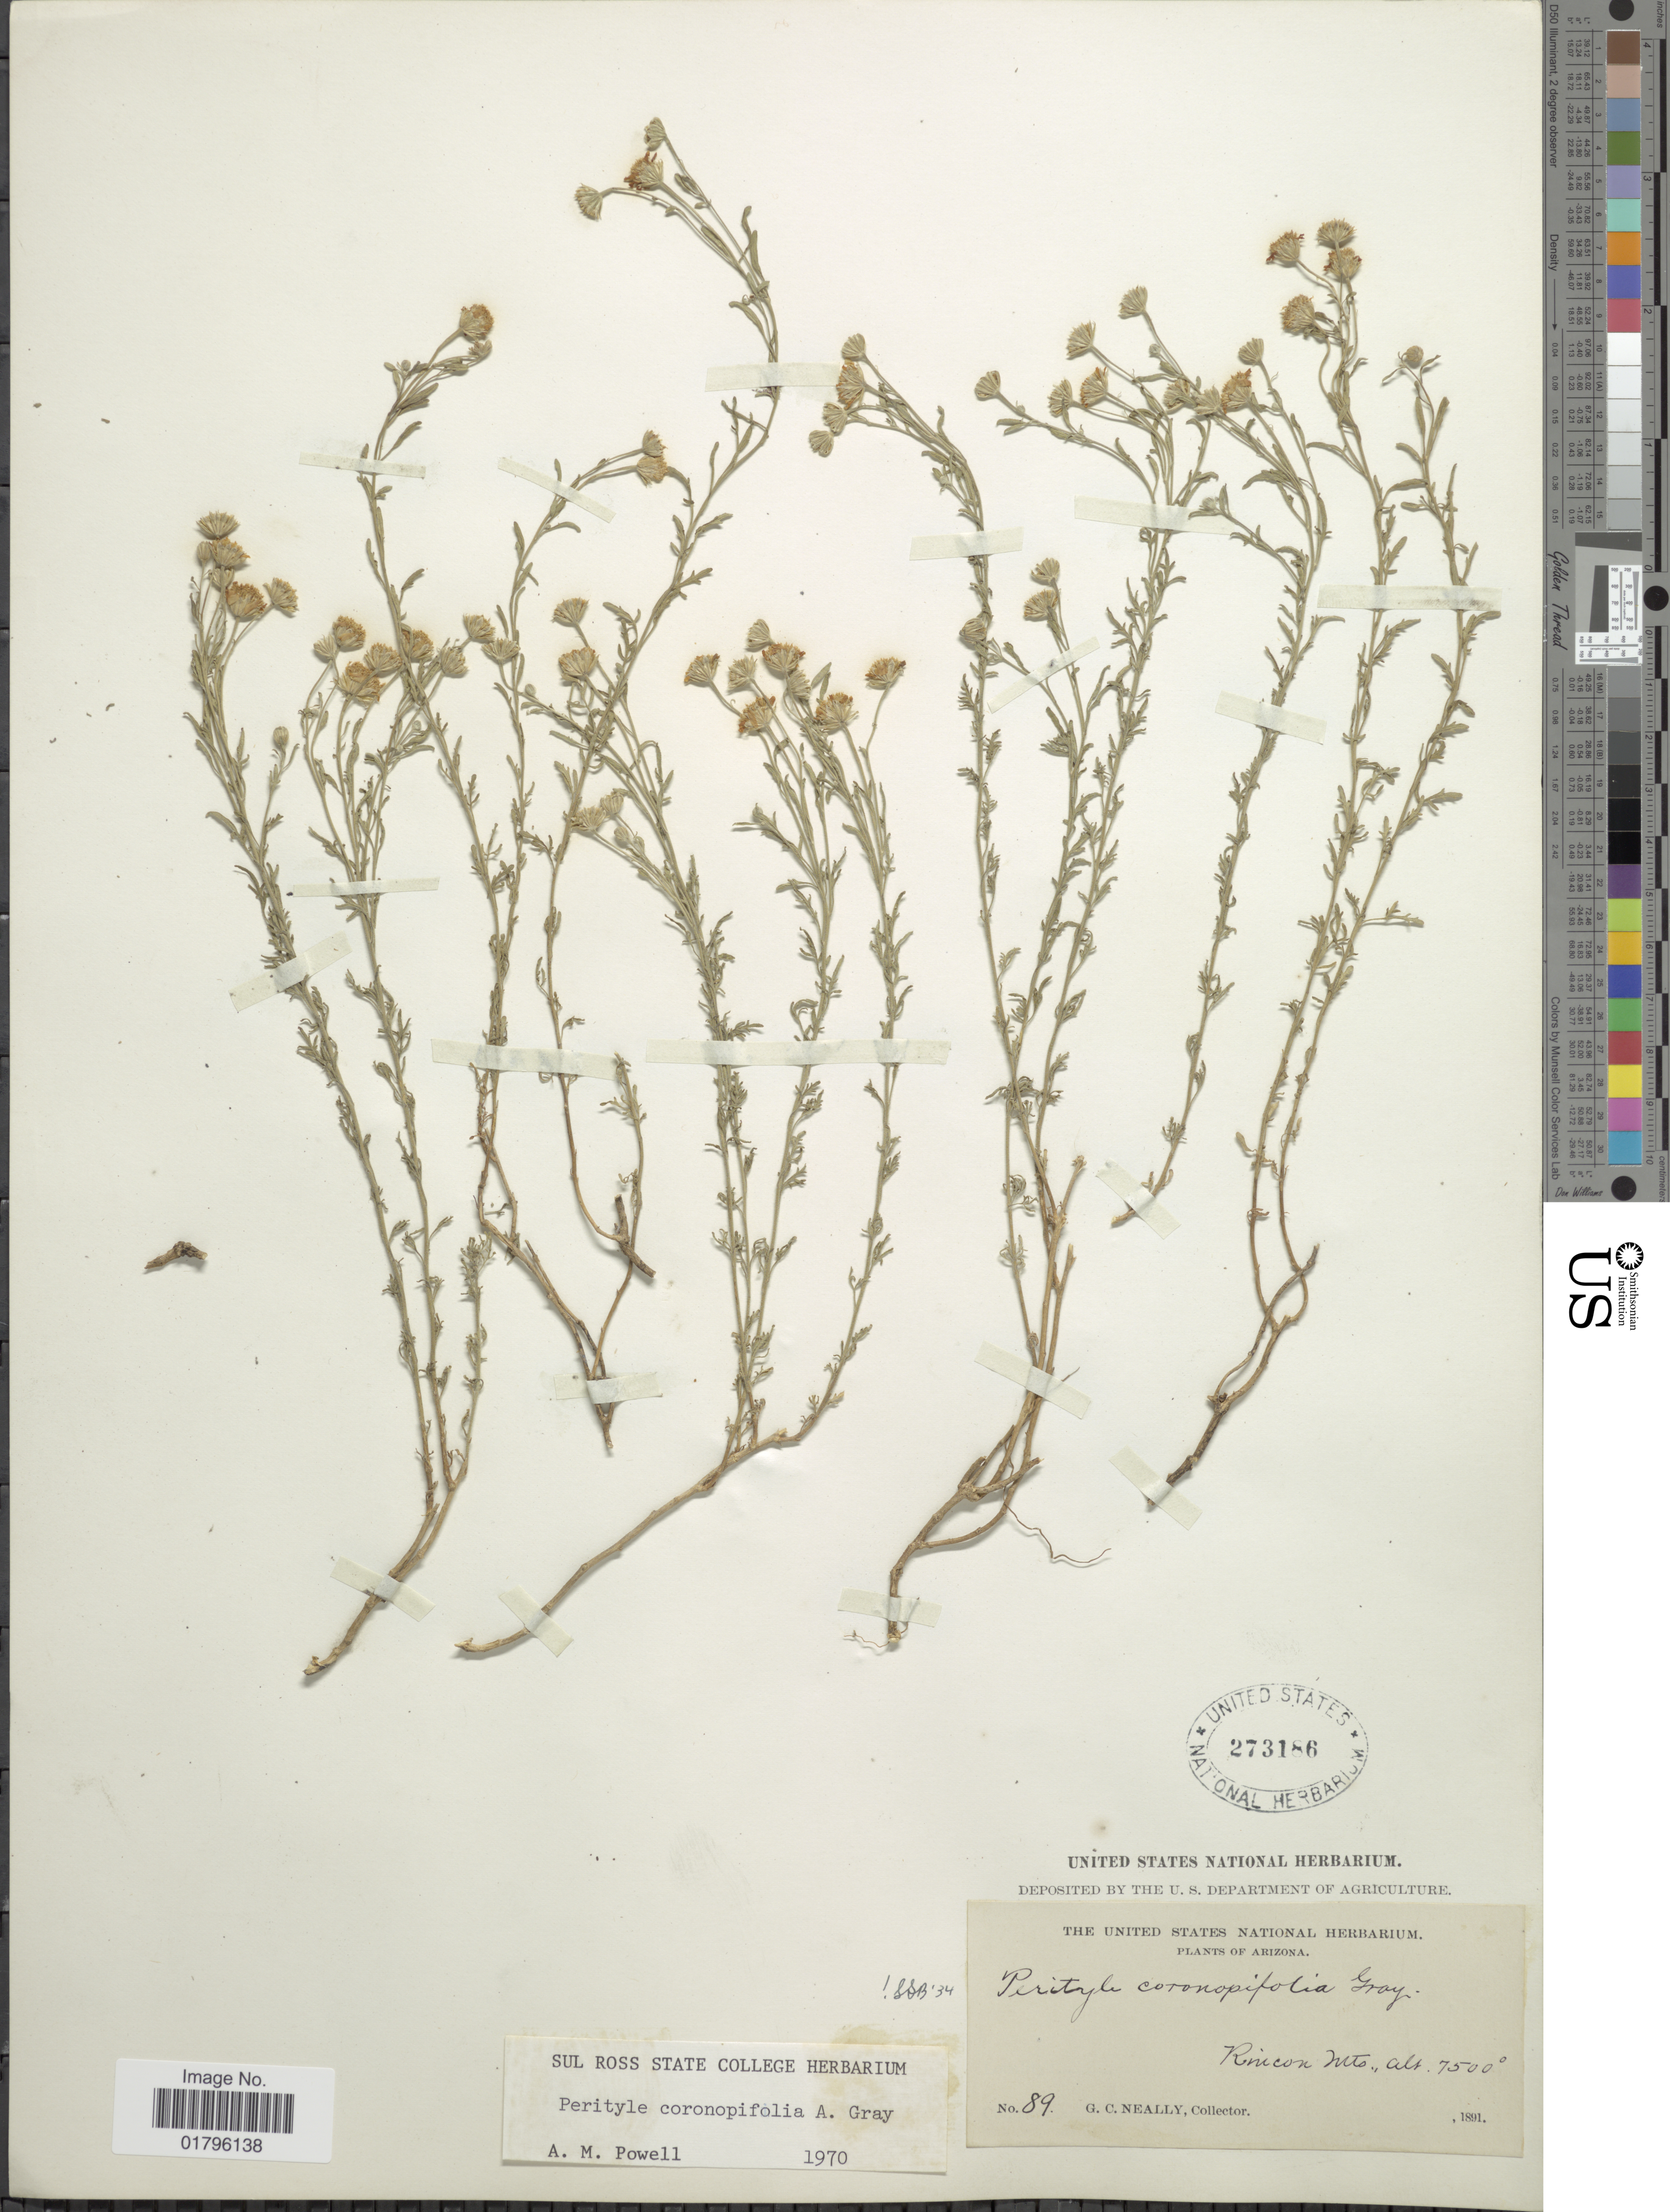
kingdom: Plantae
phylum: Tracheophyta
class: Magnoliopsida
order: Asterales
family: Asteraceae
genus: Perityle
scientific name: Perityle coronopifolia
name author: A. Gray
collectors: G. Neally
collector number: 89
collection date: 1891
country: United States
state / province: Arizona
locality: Rincon Mts.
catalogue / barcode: US 273186